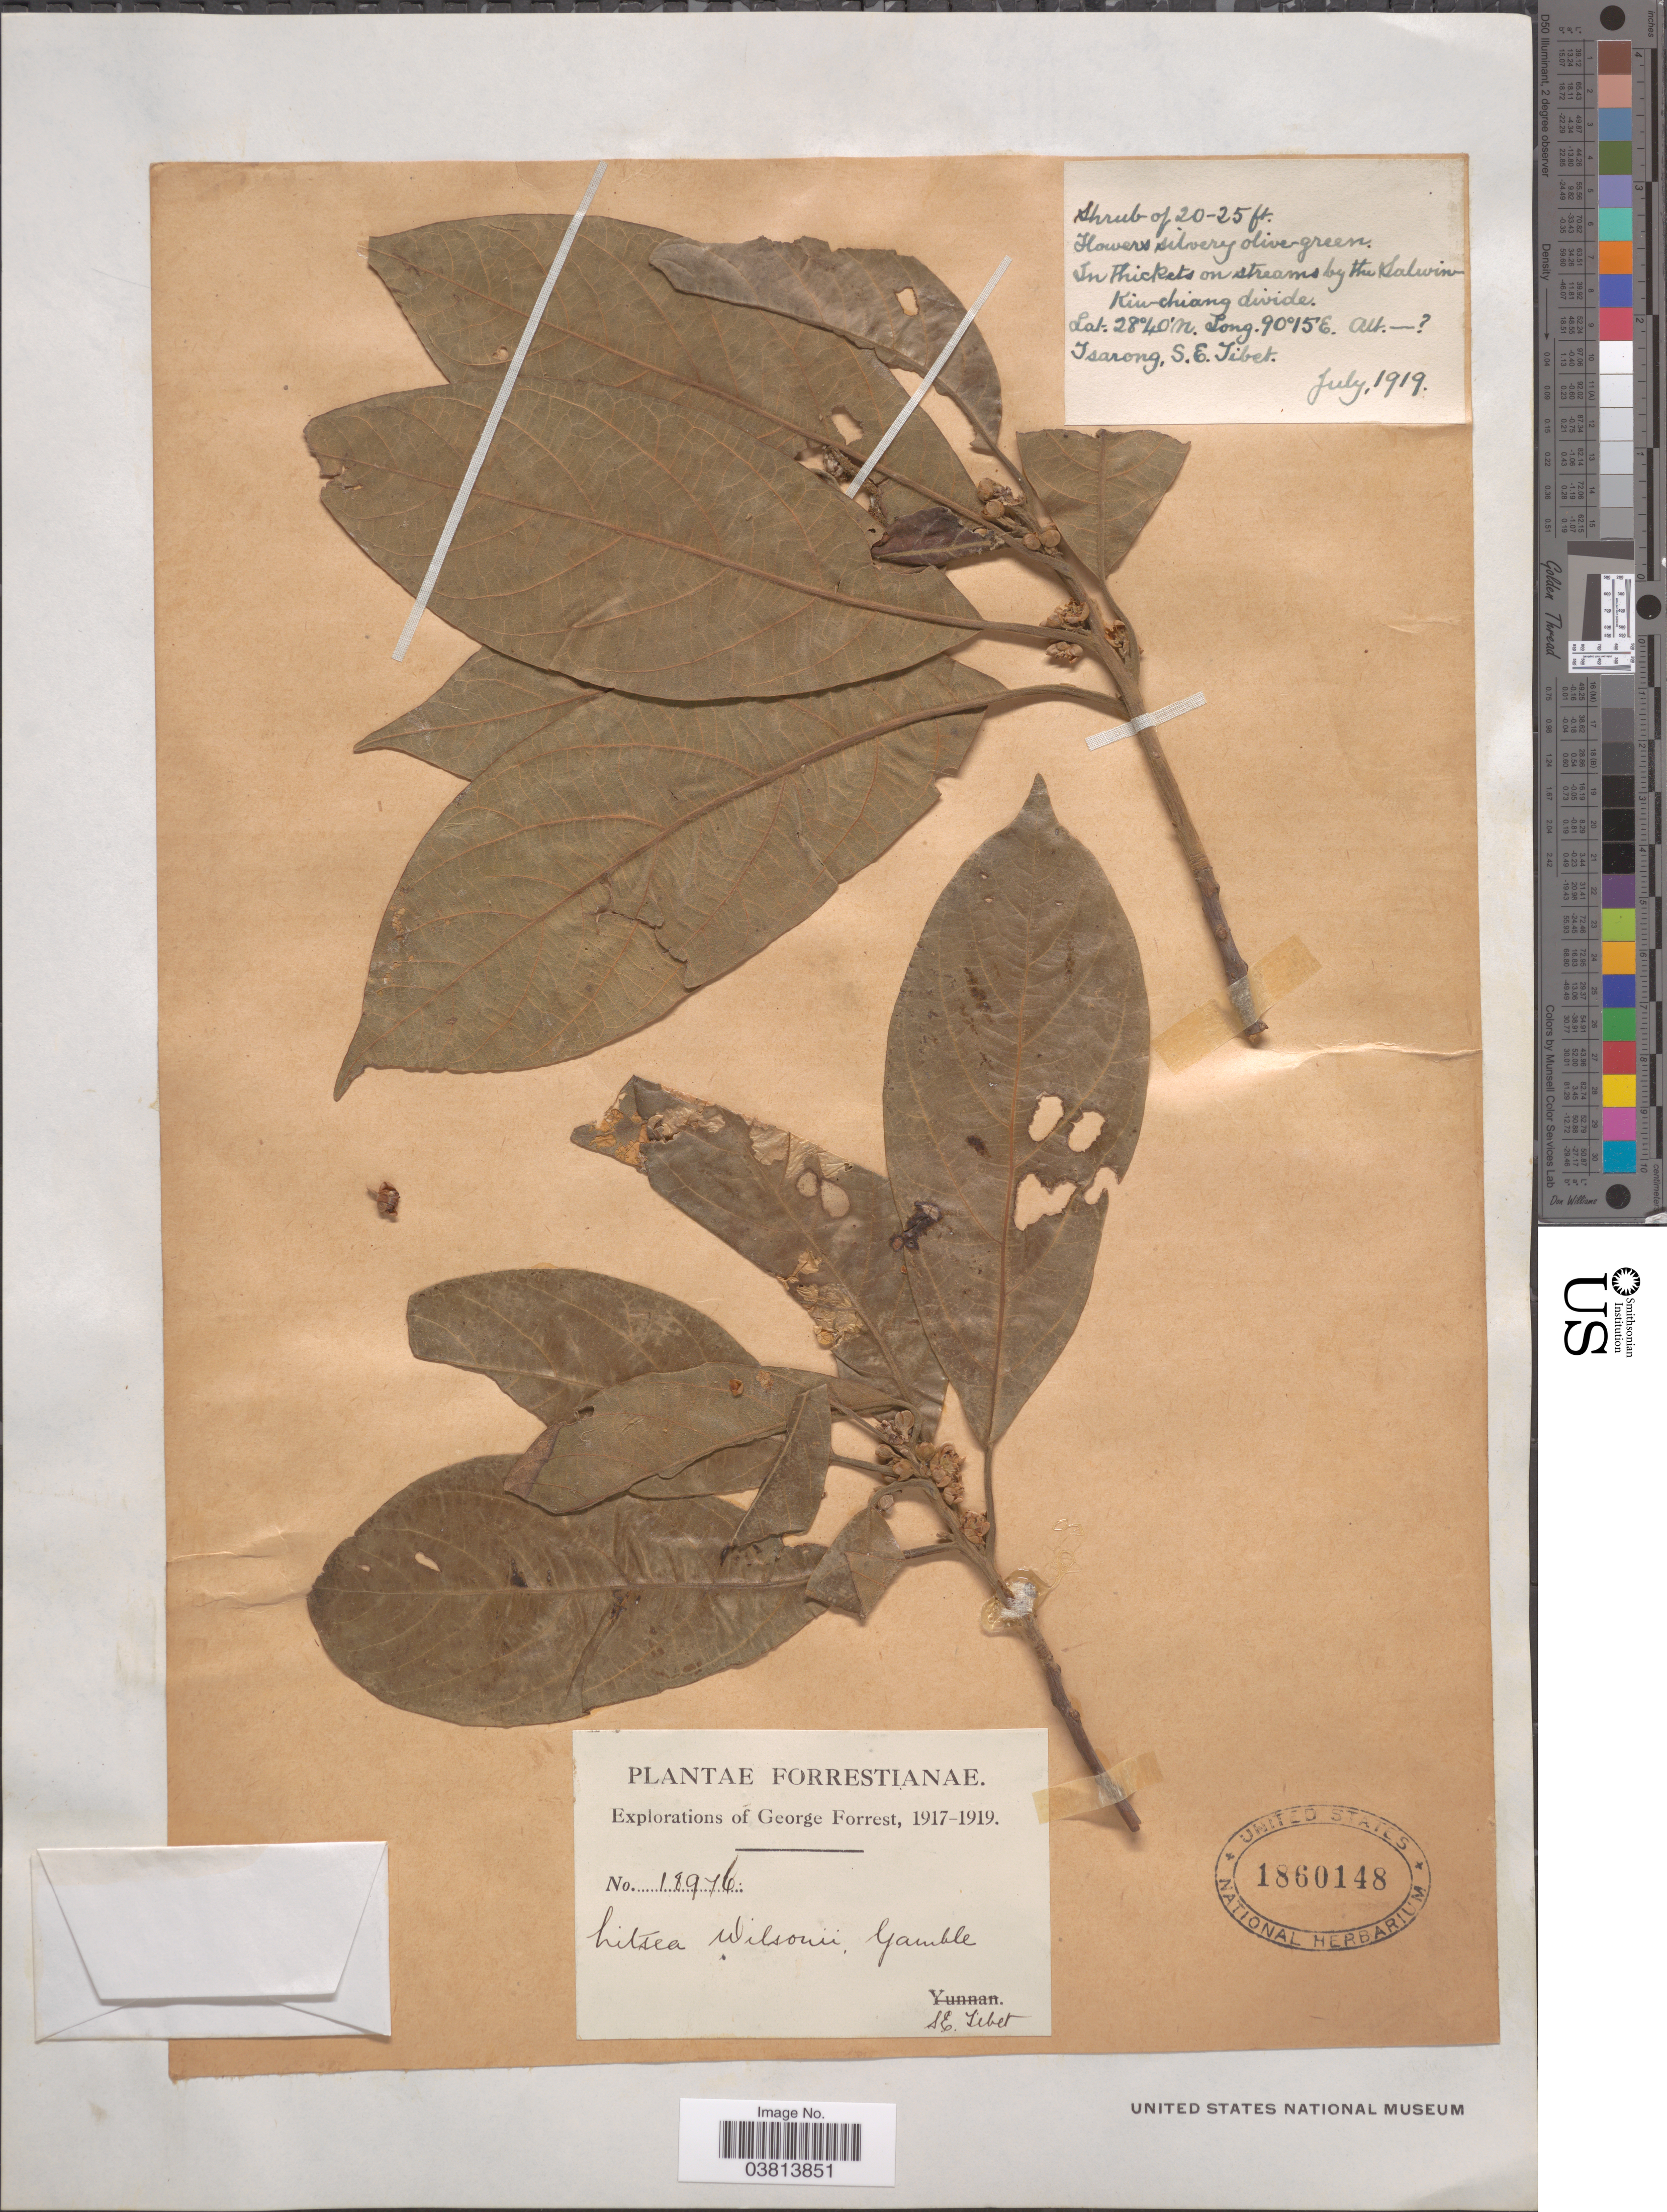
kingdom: Plantae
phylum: Tracheophyta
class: Magnoliopsida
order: Laurales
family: Lauraceae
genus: Litsea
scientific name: Litsea wilsonii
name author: Gamble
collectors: G. Forrest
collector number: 18976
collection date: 1919-07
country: China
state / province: Xizang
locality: S.E. Tibet. In thickets on streams by the Salwin-Kiu-chiang divide. Tsarong.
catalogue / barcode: US 1860148